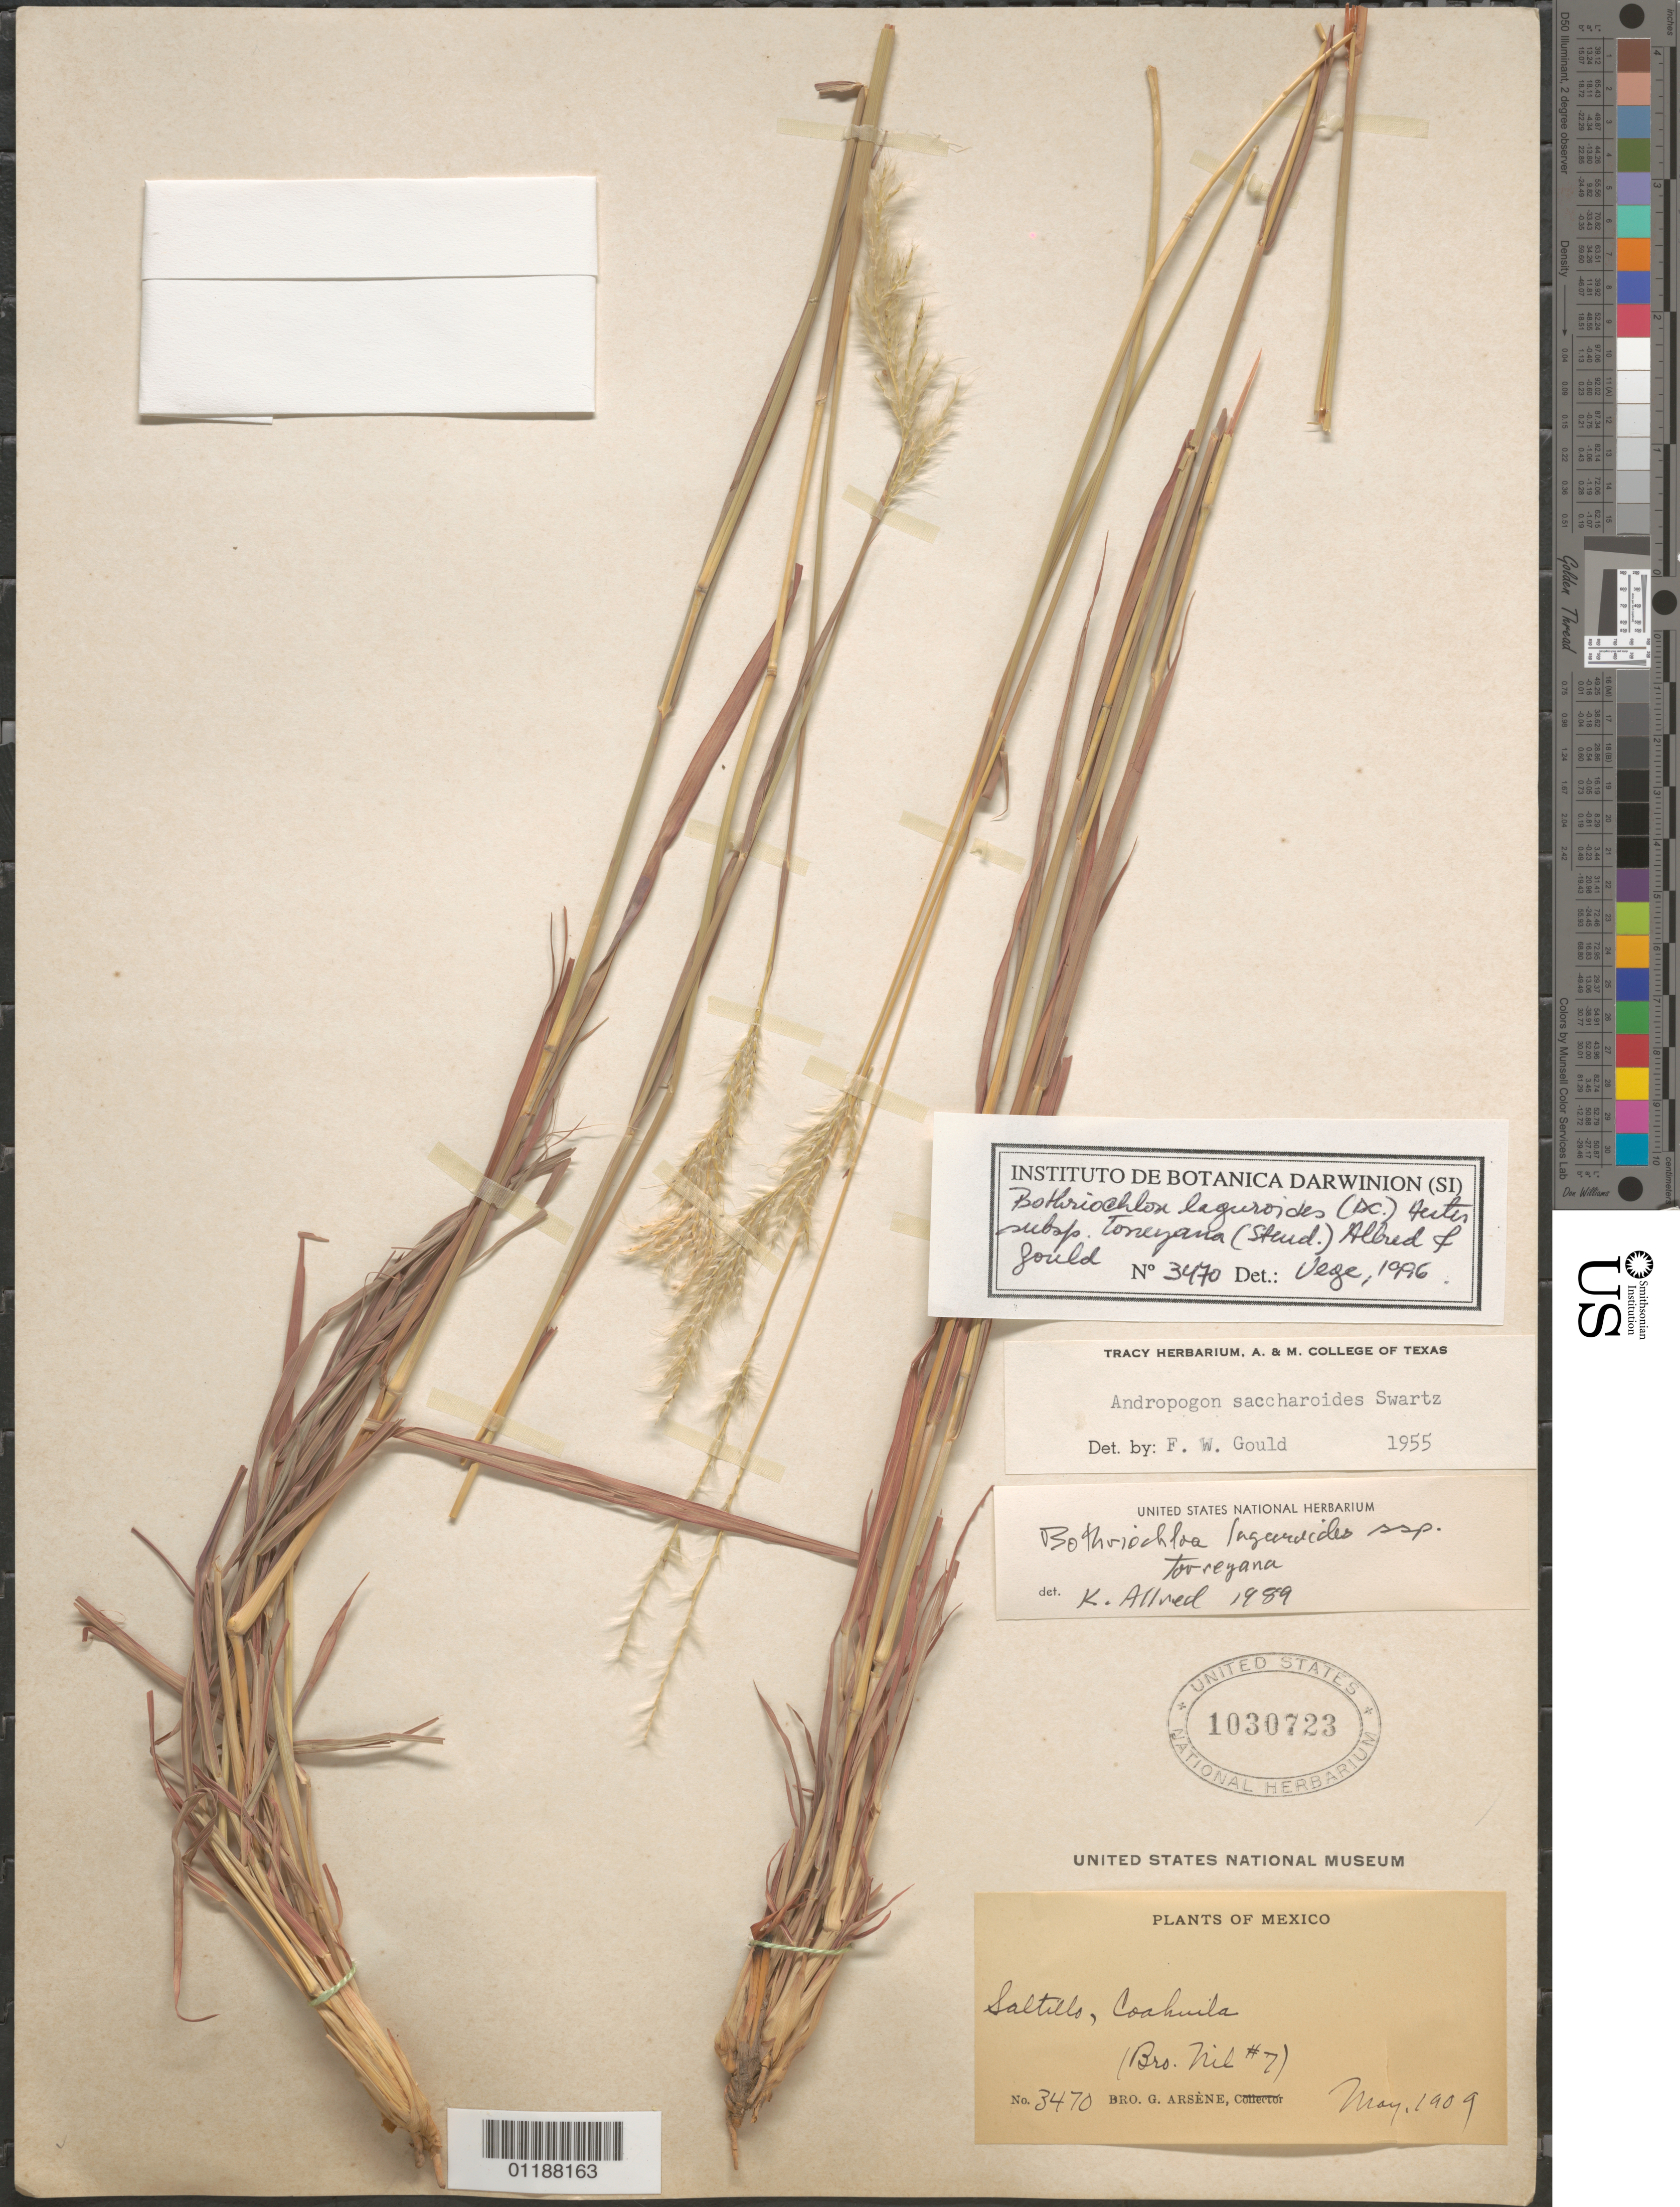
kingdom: Plantae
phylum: Tracheophyta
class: Liliopsida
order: Poales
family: Poaceae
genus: Bothriochloa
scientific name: Bothriochloa laguroides subsp. torreyana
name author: (Steud.) Allred & Gould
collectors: Bro. G. Arsène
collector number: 3470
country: Mexico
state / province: Coahuila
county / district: Saltillo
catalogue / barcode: US 1030723